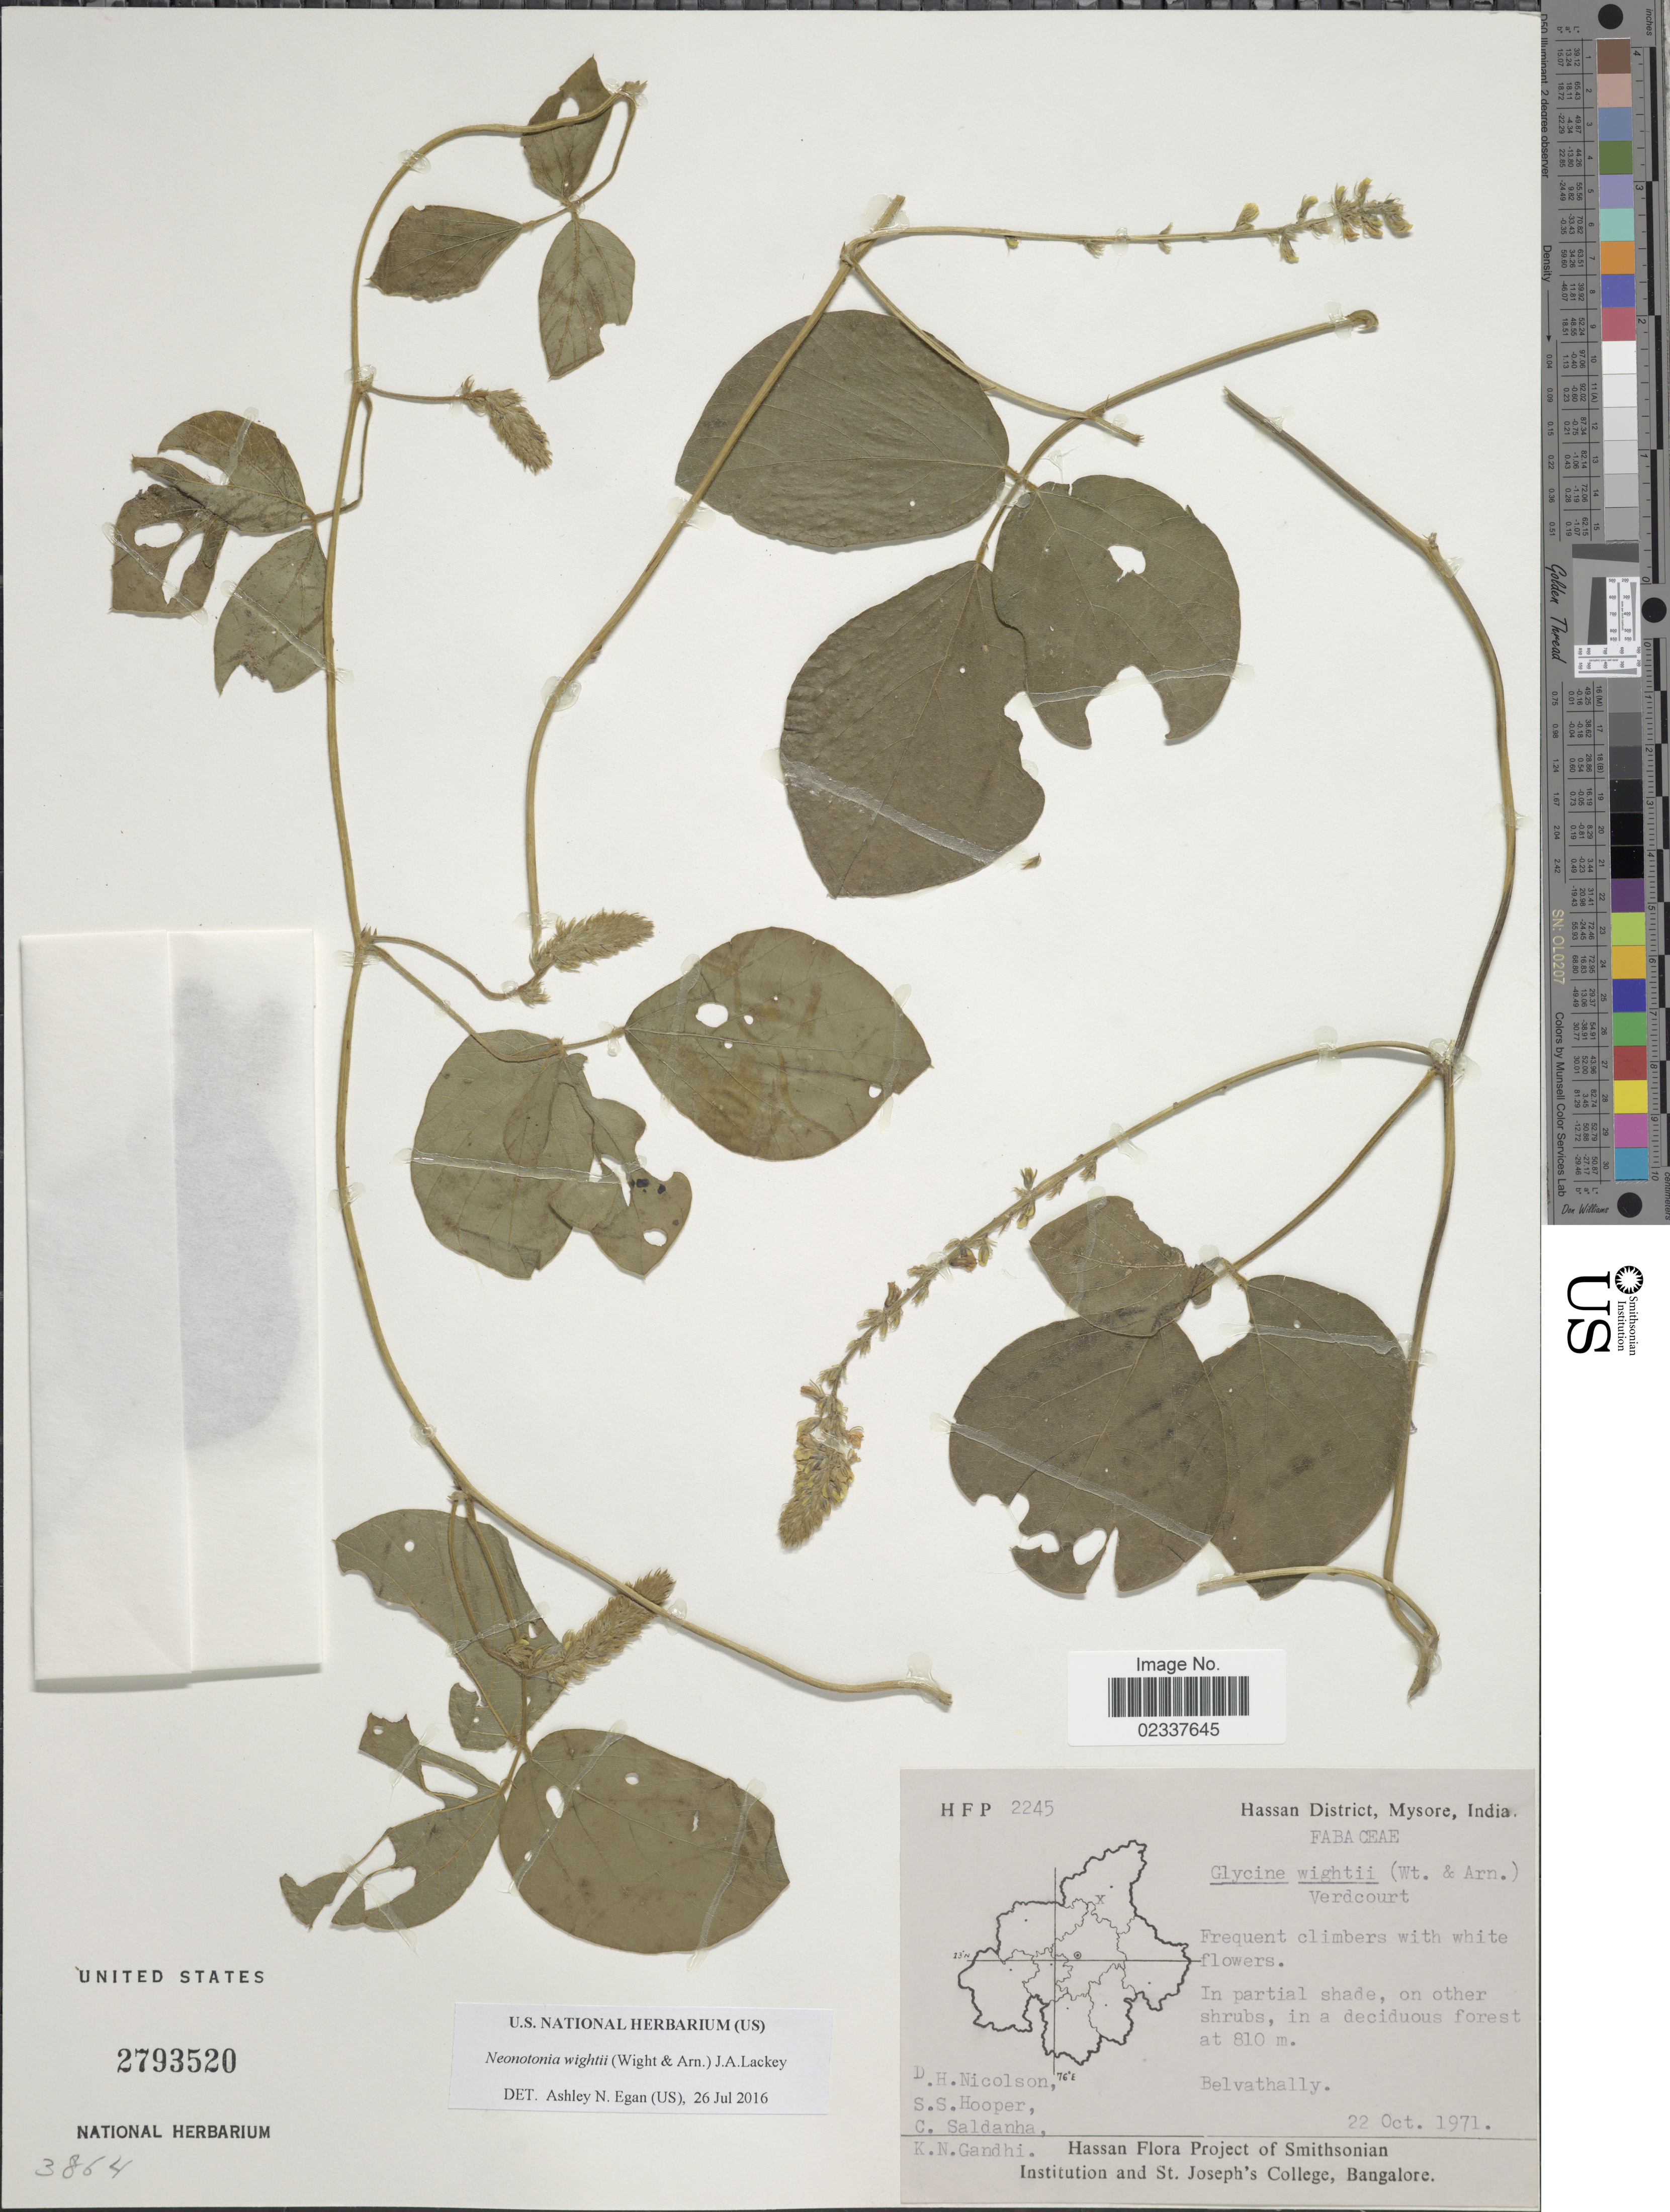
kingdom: Plantae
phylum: Tracheophyta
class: Magnoliopsida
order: Fabales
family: Fabaceae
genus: Neonotonia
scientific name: Neonotonia wightii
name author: (Arn.) J.A. Lackey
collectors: D. H. Nicolson, S. S. Hooper, C. Saldanha & K. N. Gandhi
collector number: HFP2245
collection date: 1971-10-22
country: India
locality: Hassan District, Mysore, Belvathally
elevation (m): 810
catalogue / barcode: US 2793520